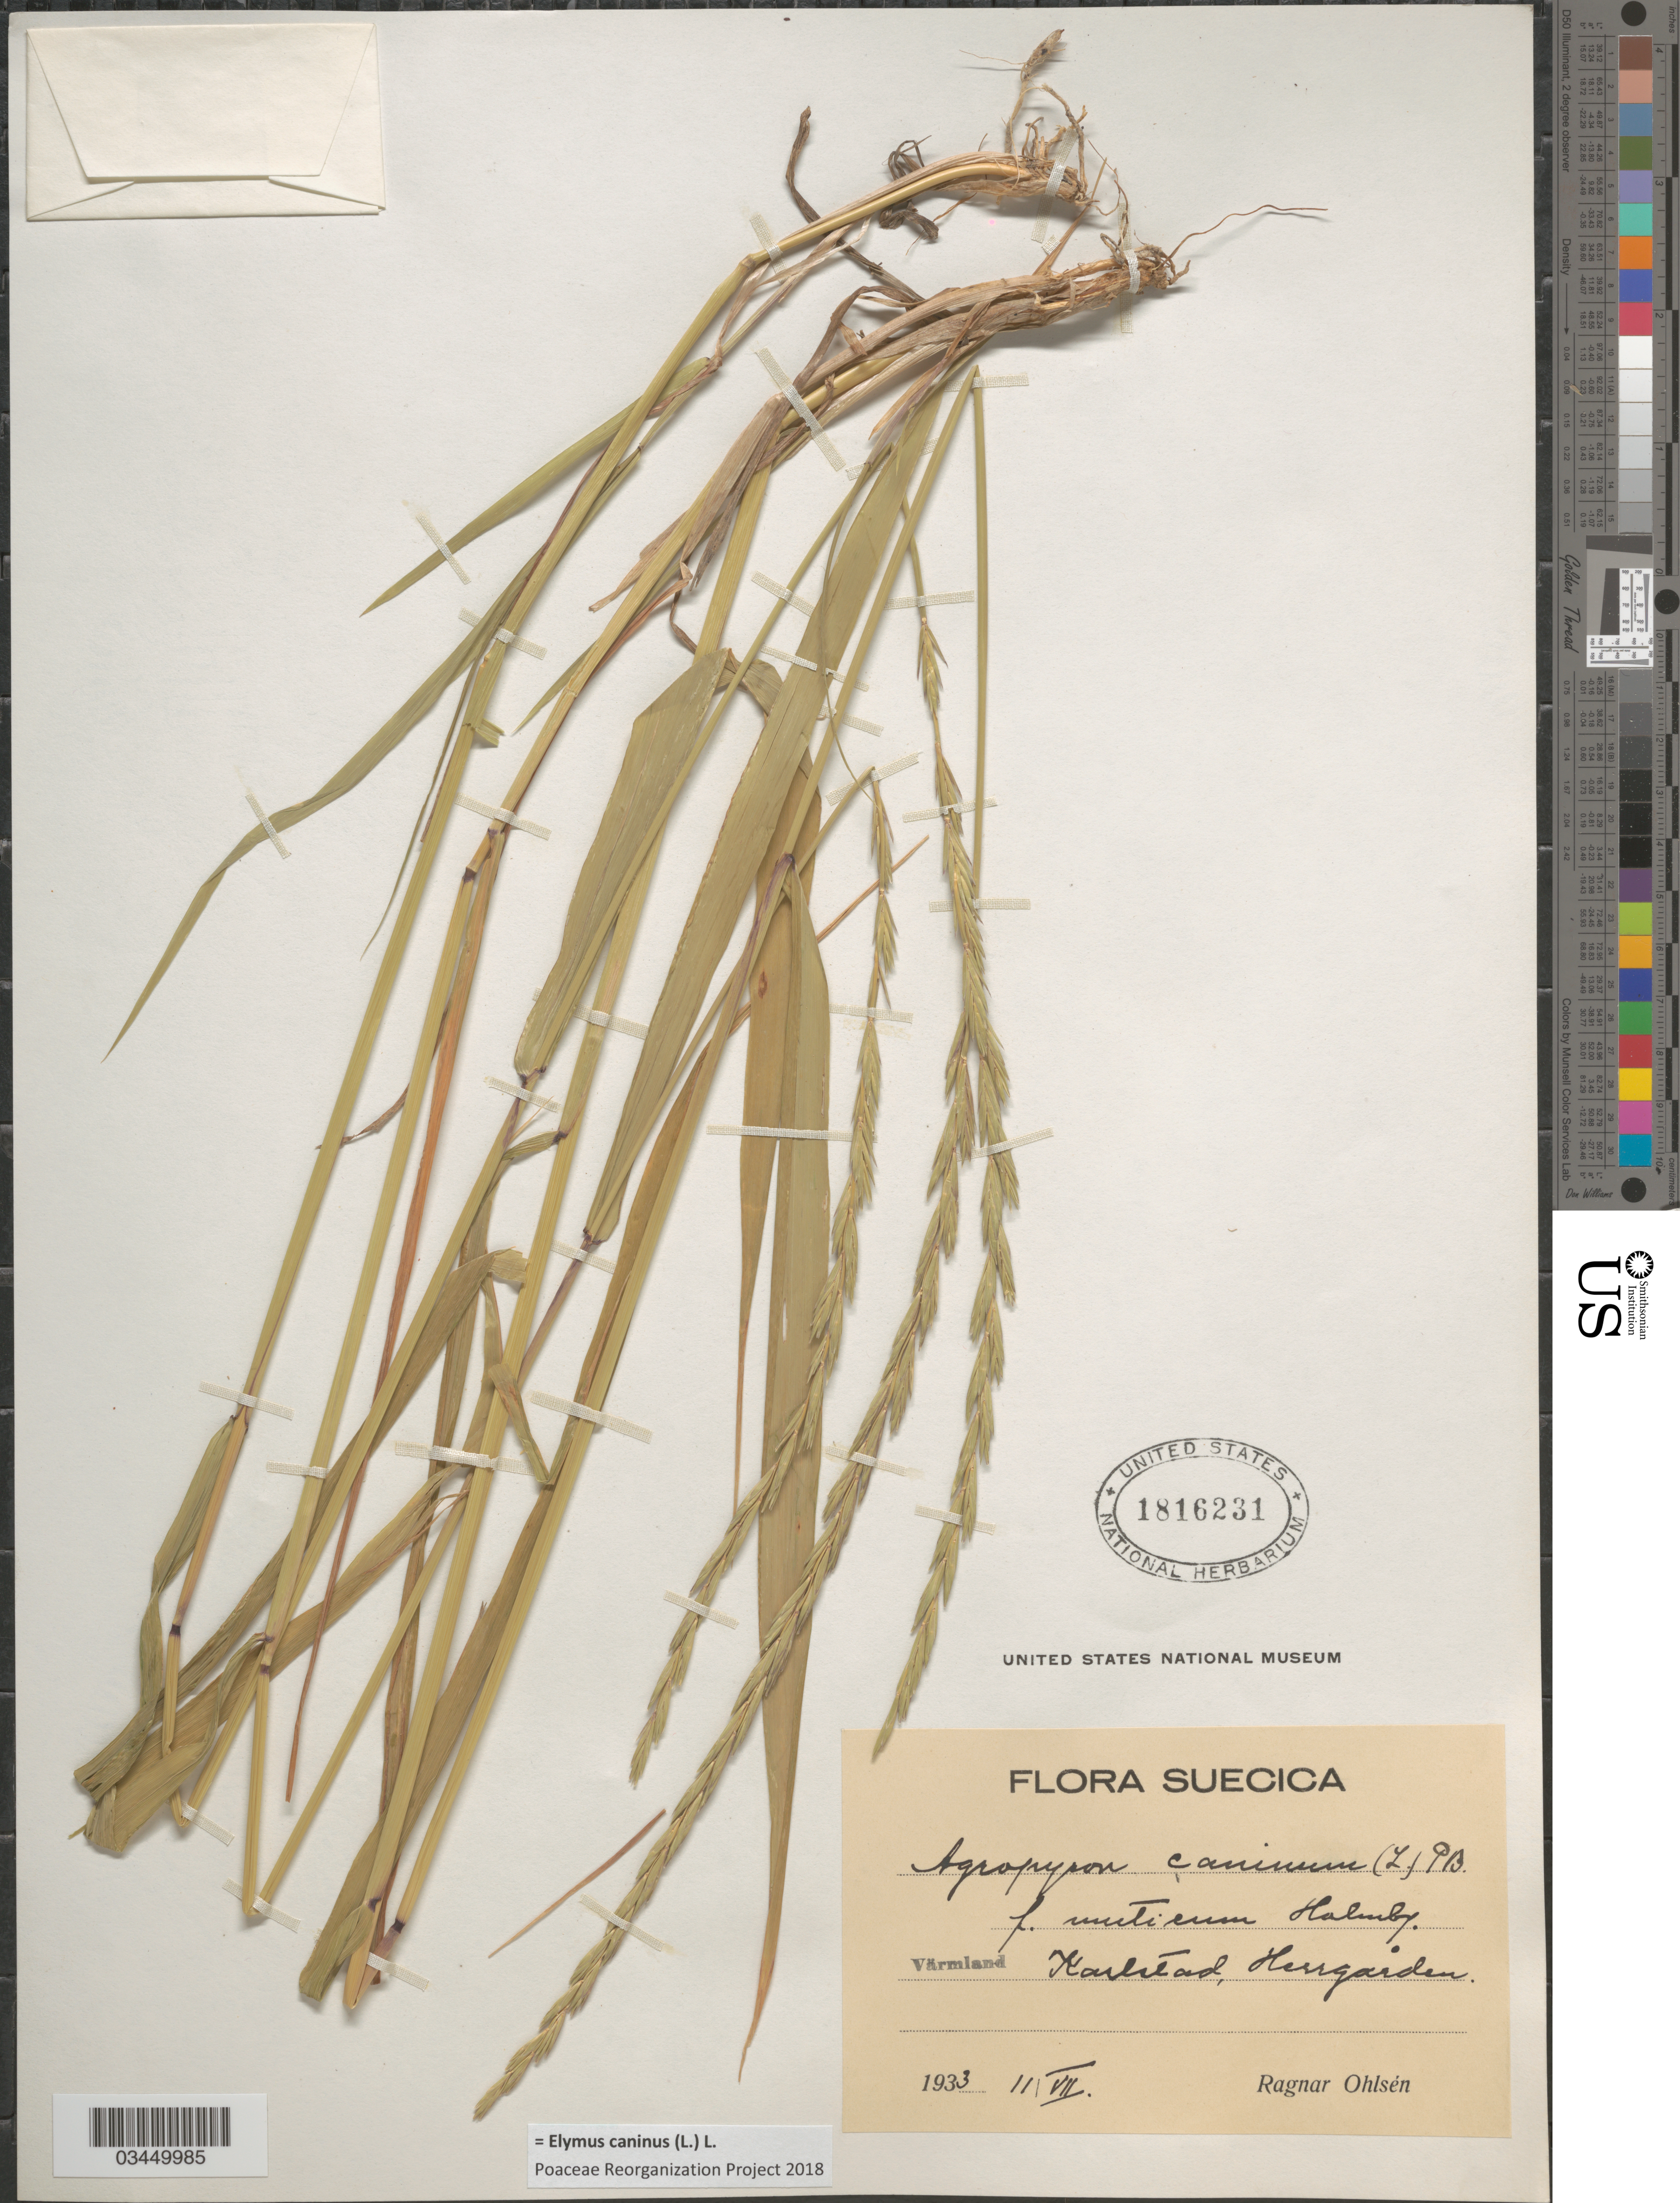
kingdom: Plantae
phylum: Tracheophyta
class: Liliopsida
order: Poales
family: Poaceae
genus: Elymus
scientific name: Elymus caninus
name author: (L.) L.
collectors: R. Ohlsén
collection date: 1933-07-11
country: Sweden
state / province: Varmland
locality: Suecica. Värmland. Karlstad, Herrgården.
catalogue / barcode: US 1816231